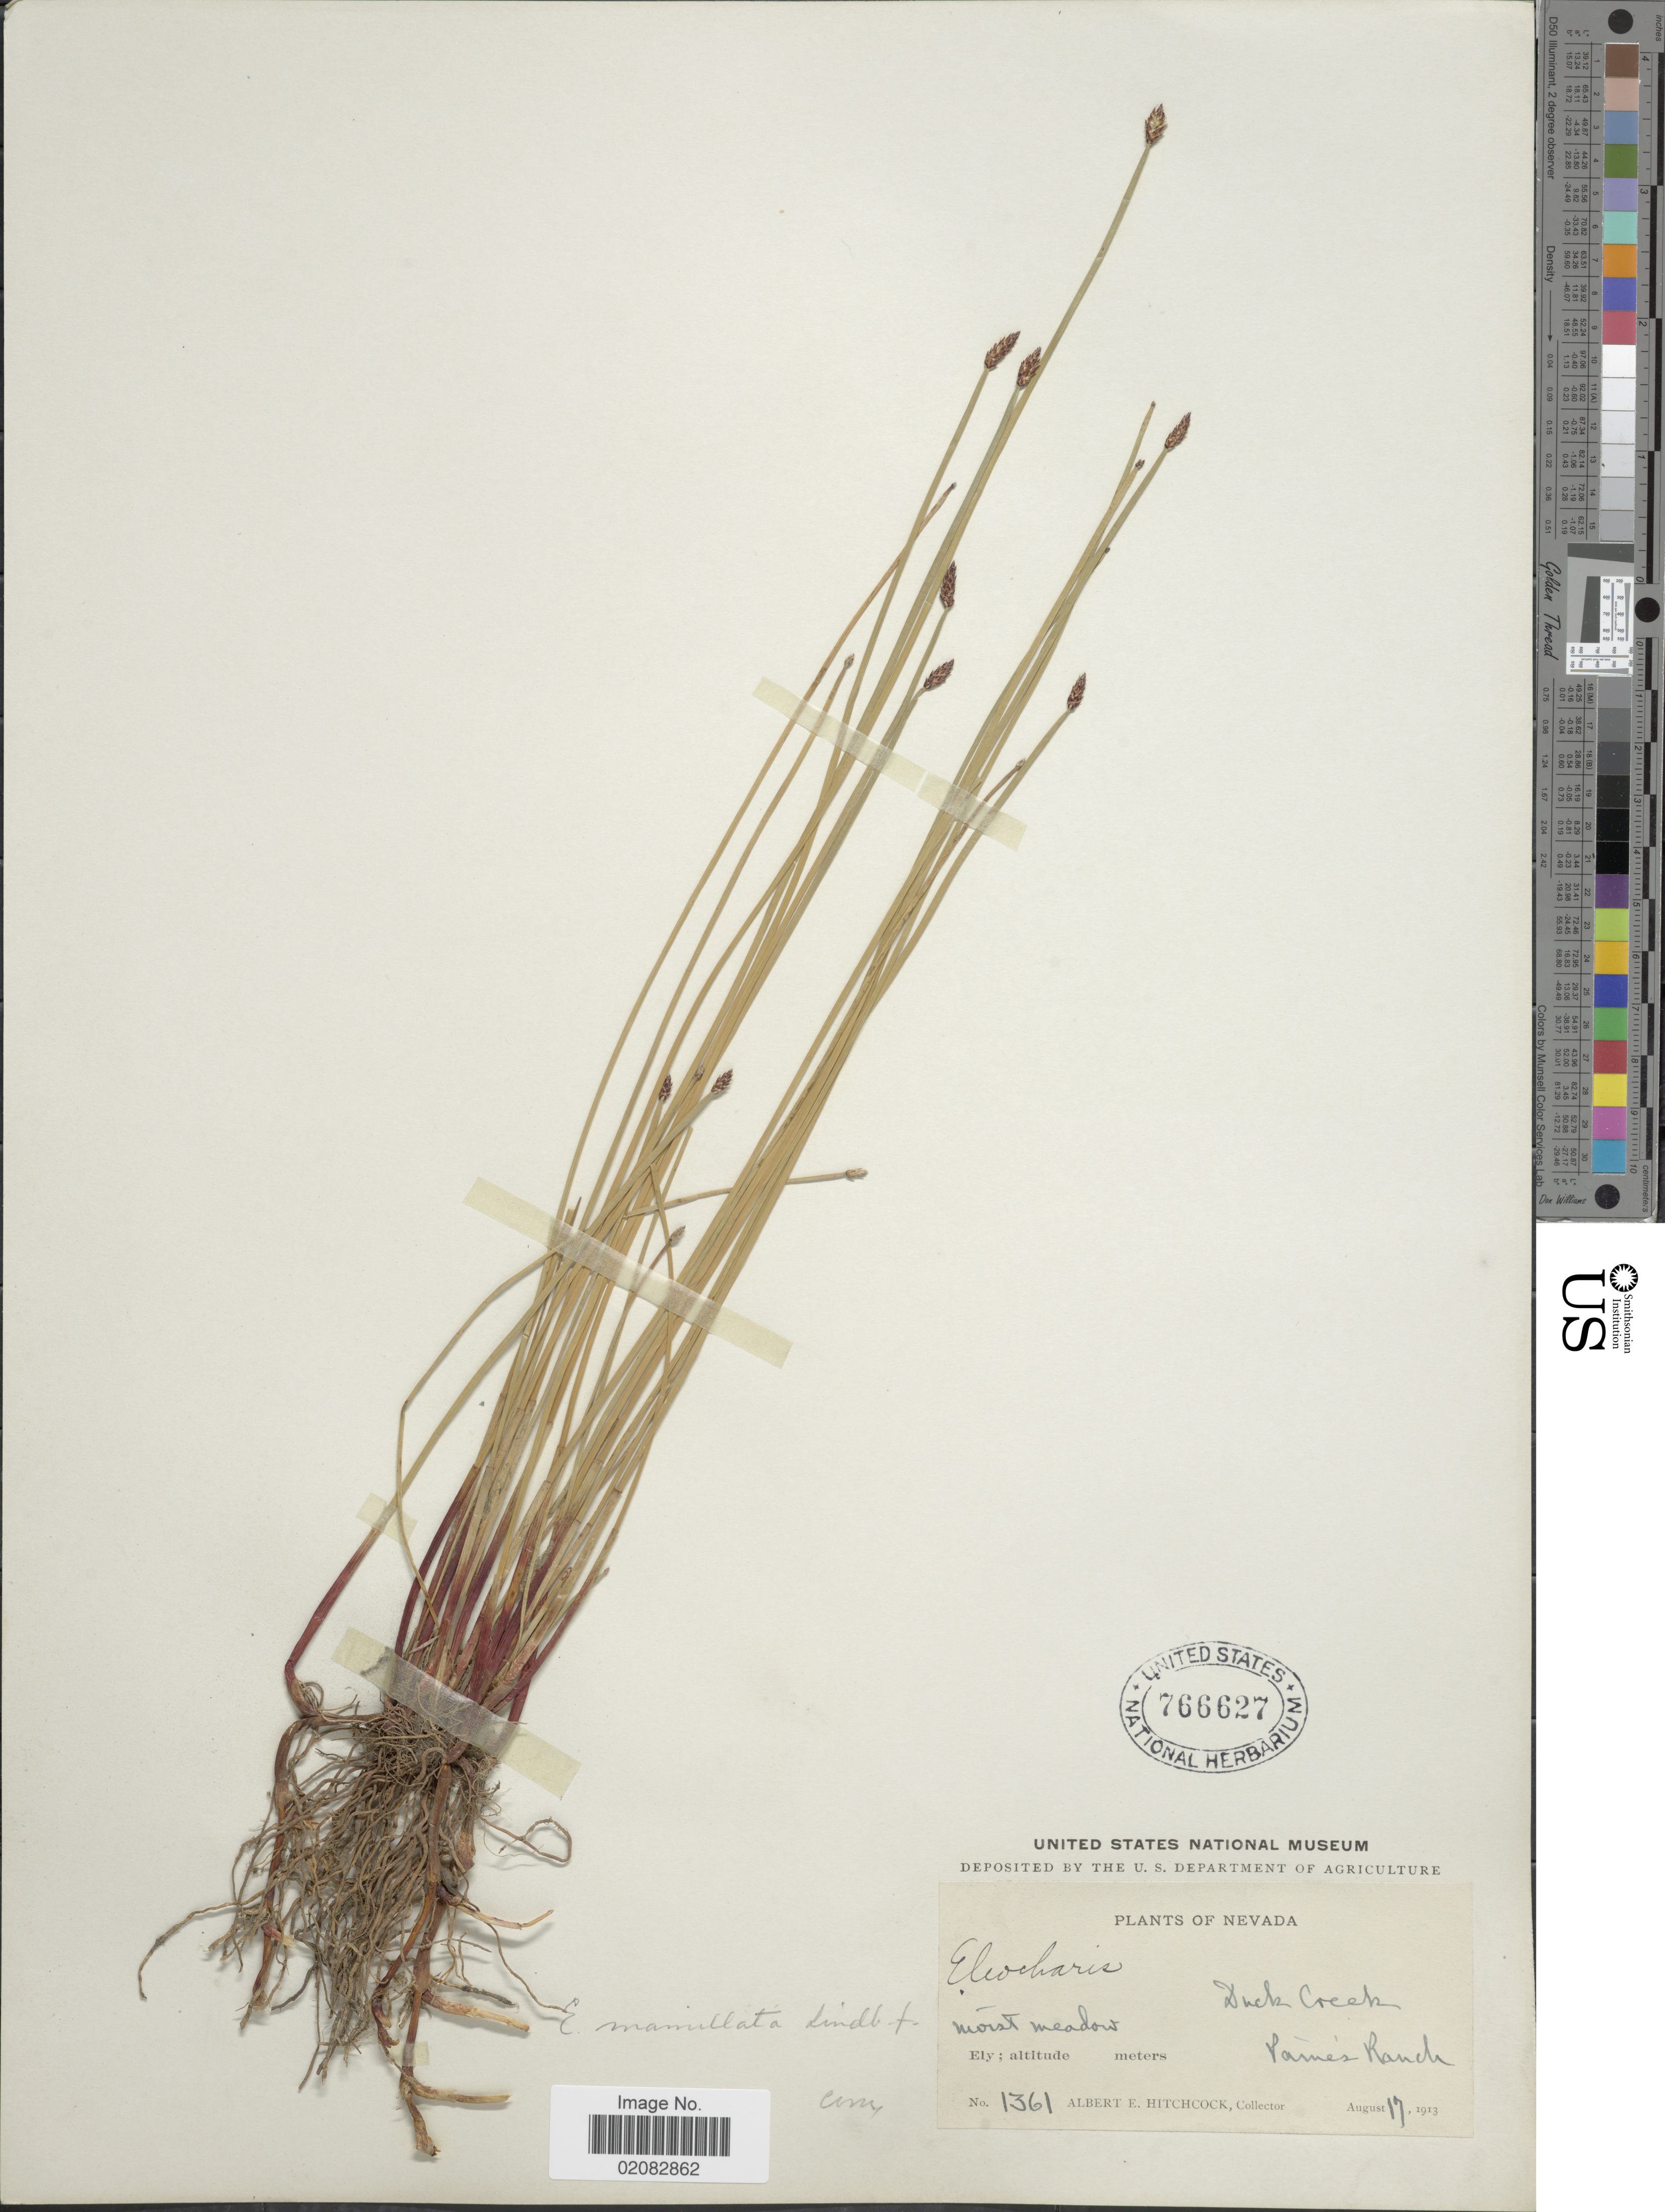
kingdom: Plantae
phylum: Tracheophyta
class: Liliopsida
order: Poales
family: Cyperaceae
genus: Eleocharis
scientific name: Eleocharis macrostachya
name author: Britton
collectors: A. Hitchcock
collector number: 1361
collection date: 1913-08-17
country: United States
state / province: Nevada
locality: Paine's Ranch, Duck Creek, Ely.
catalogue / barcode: US 766627